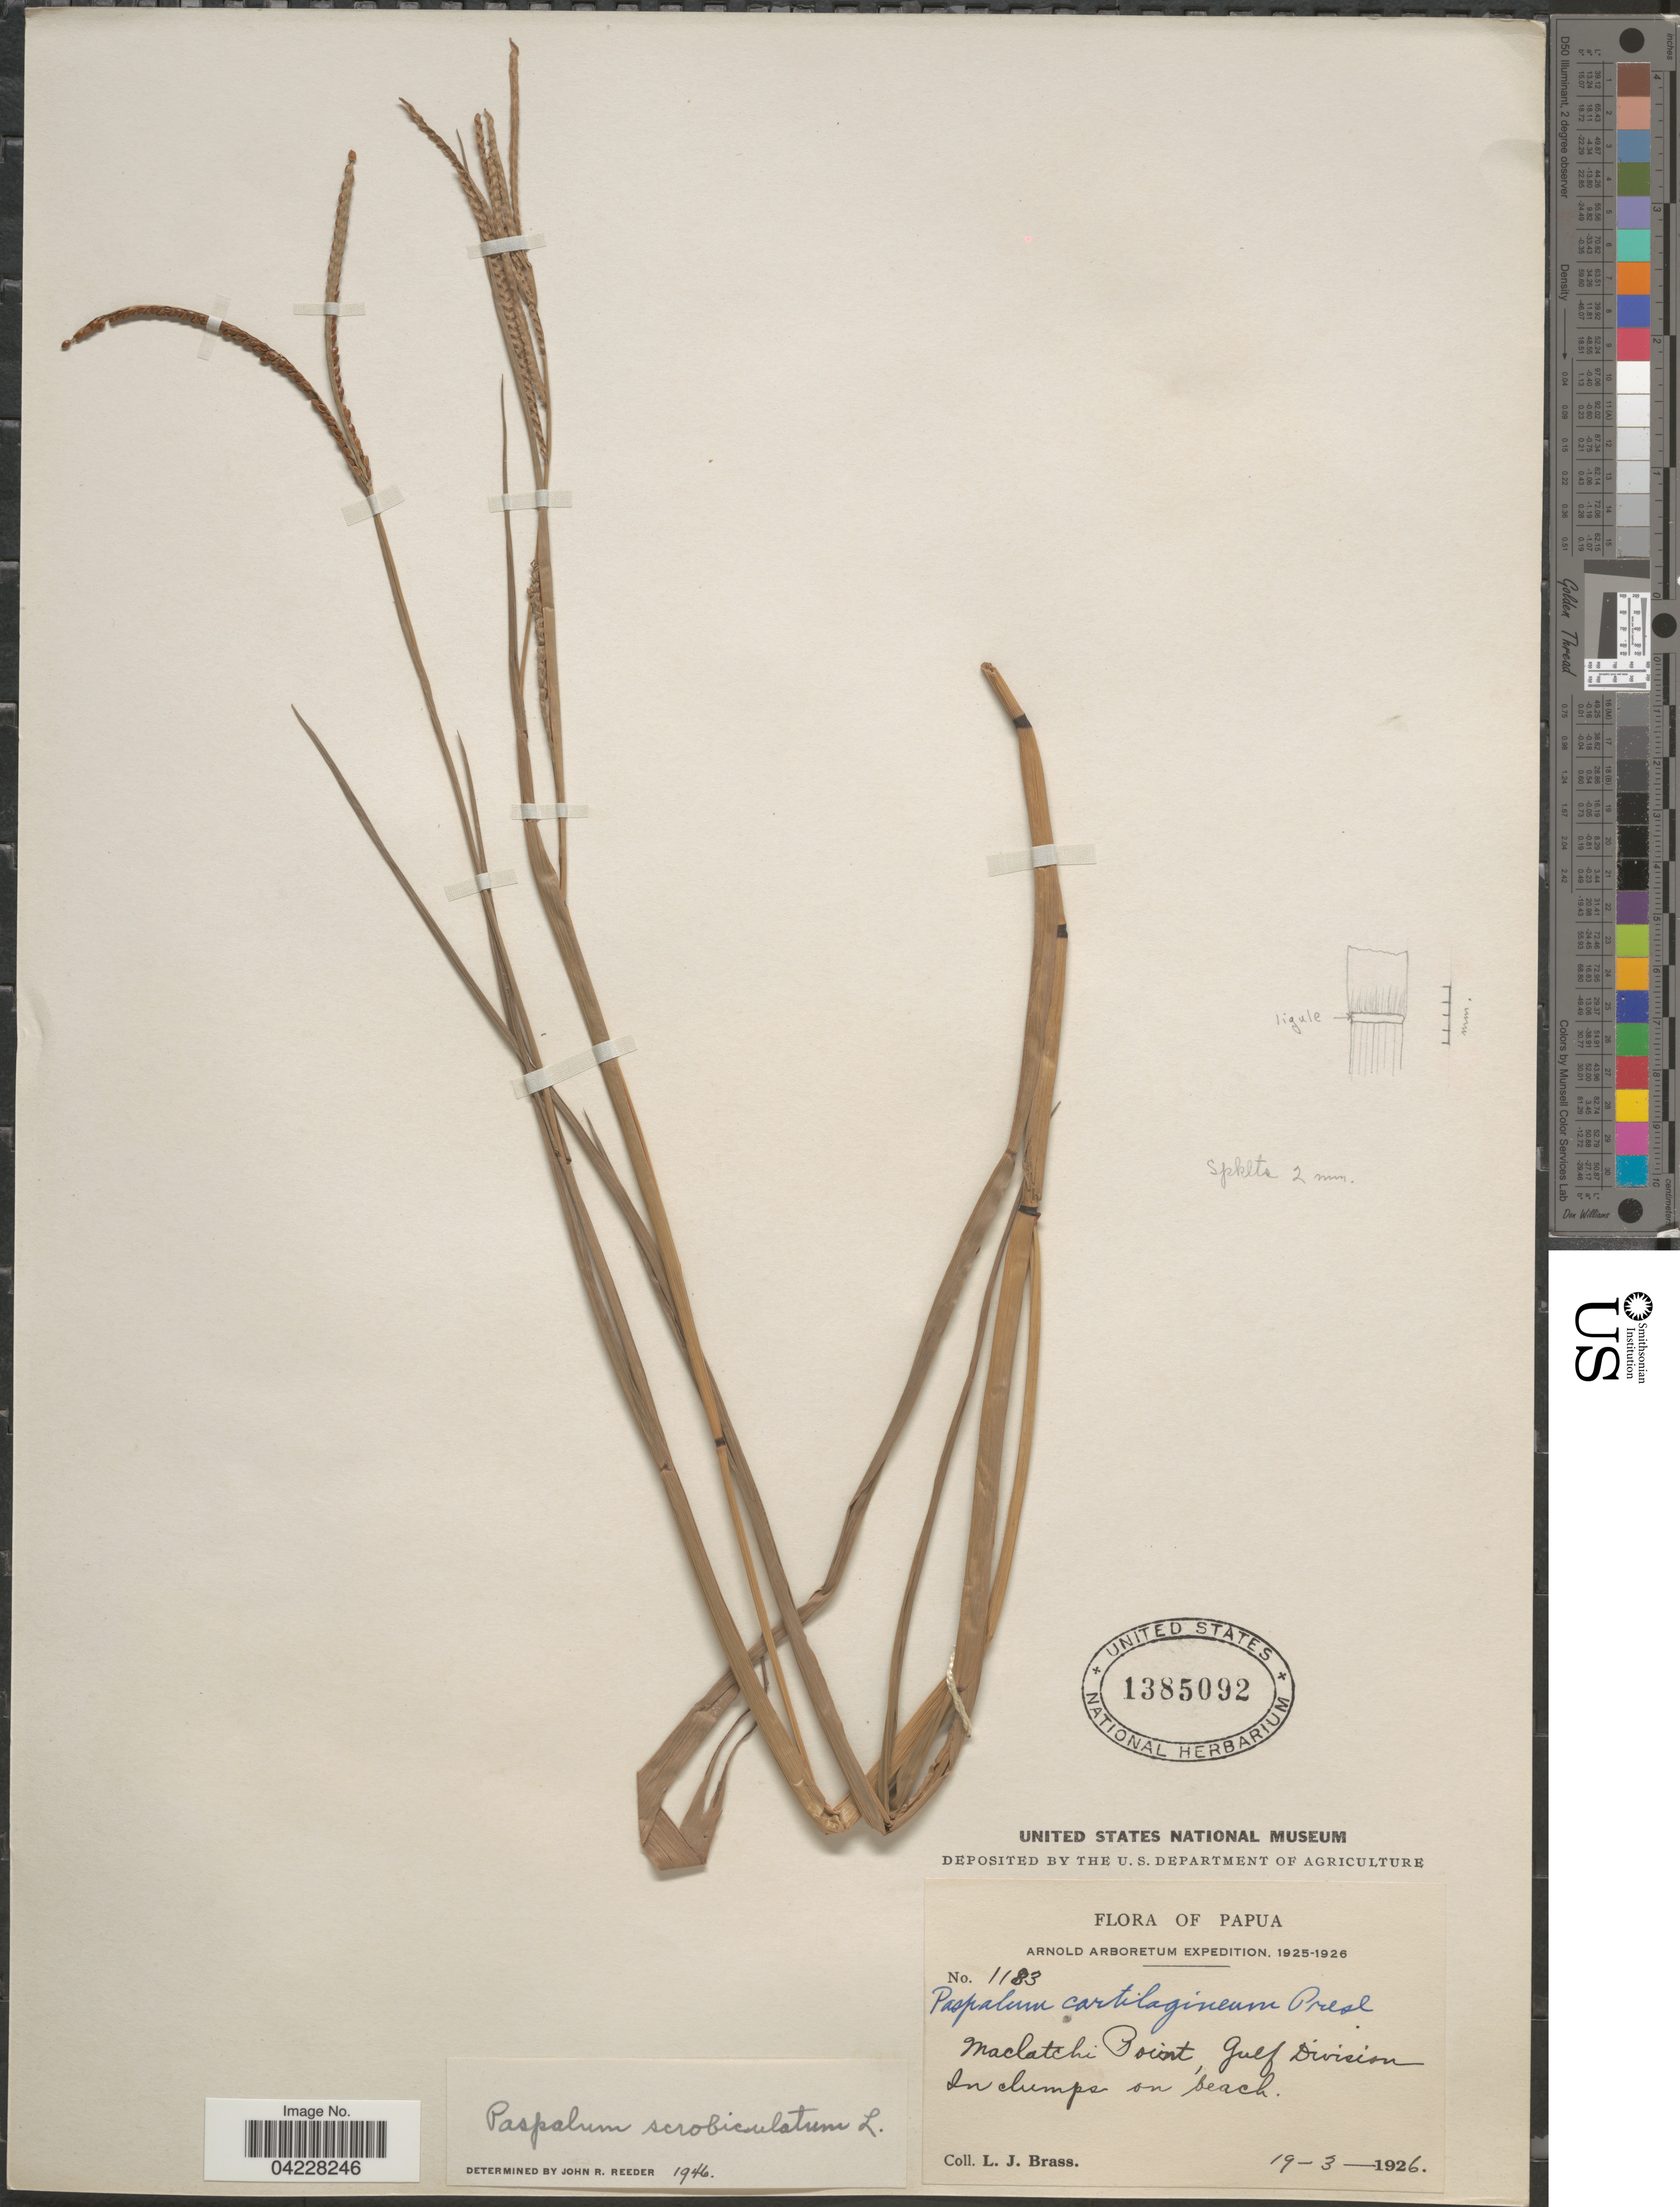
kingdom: Plantae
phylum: Tracheophyta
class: Liliopsida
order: Poales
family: Poaceae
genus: Paspalum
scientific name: Paspalum scrobiculatum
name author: L.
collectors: L. J. Brass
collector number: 1183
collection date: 1926-03-19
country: Papua New Guinea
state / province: Gulf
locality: Arnold Arboretum Expedition, 1925-26. Maclatchi Point, Gulf Division. In clumps on beach.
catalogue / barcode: US 1385092